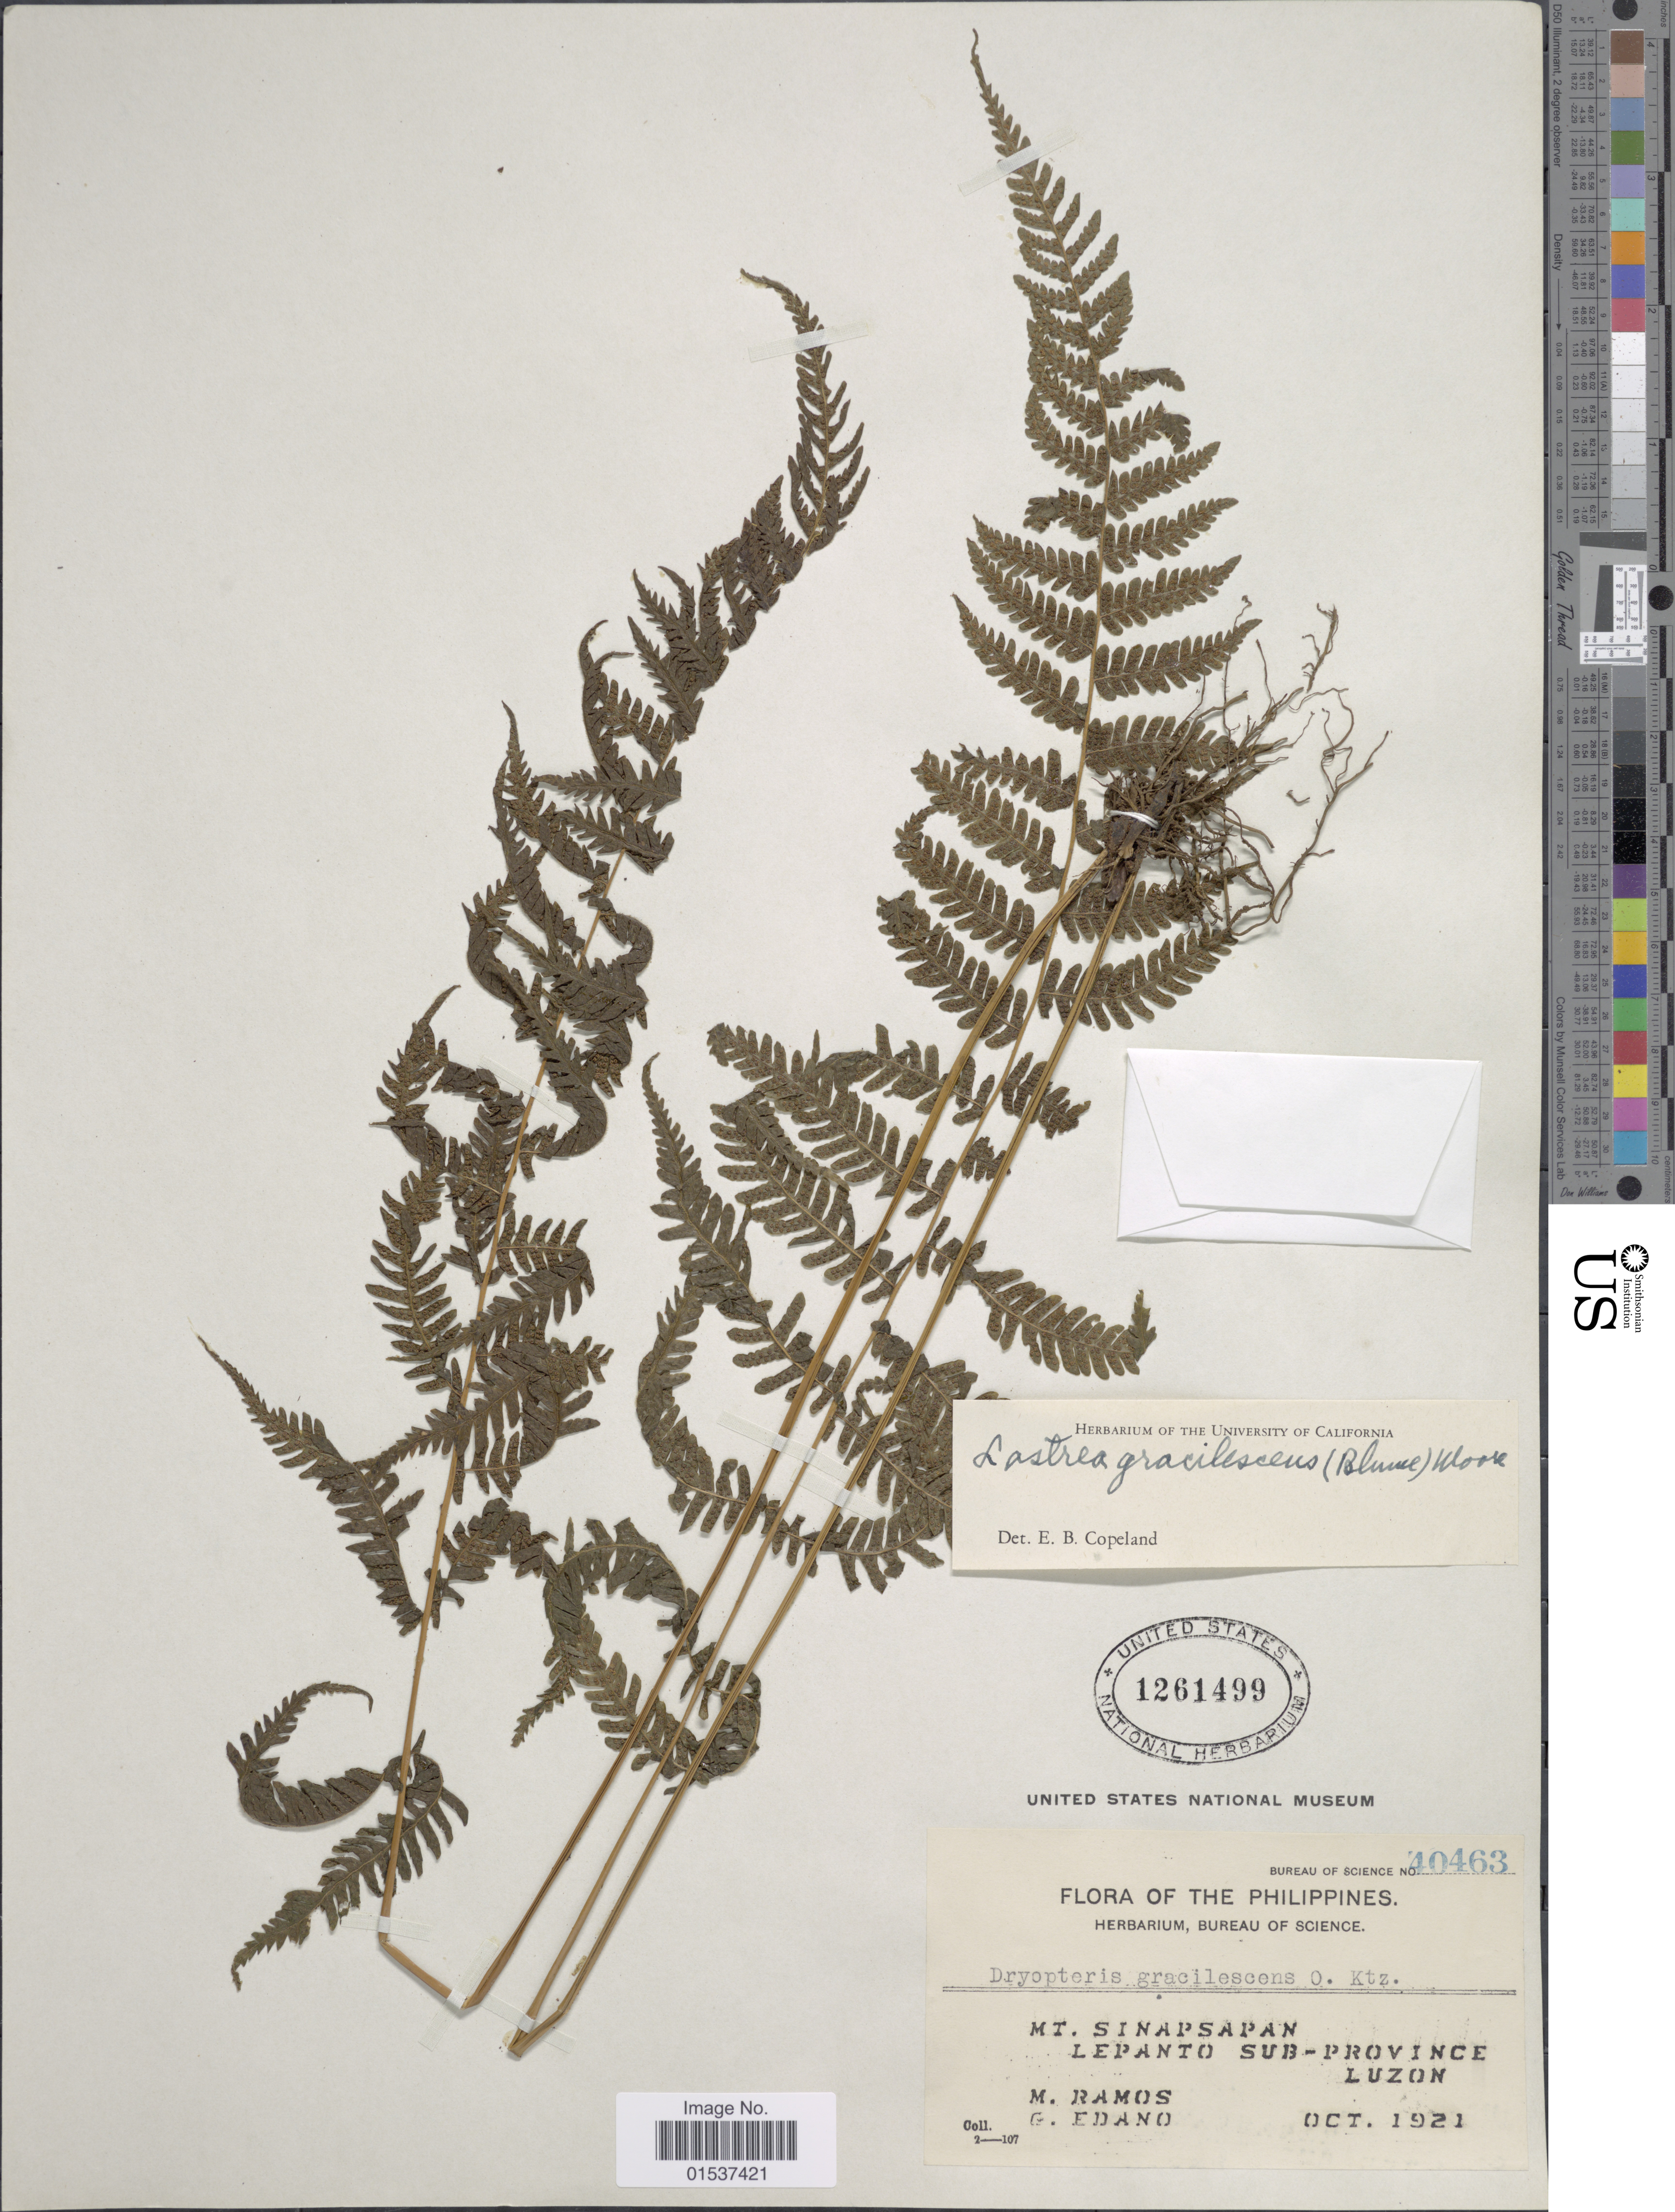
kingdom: Plantae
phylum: Tracheophyta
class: Polypodiopsida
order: Polypodiales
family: Thelypteridaceae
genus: Metathelypteris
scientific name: Metathelypteris gracilescens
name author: (Blume) Ching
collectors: M. Ramos & G. Edaño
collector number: Bureau of Science 40463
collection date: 1921-10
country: Philippines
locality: Mt. Sinapsapan, Lepanto Sub-Province, Luzon.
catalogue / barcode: US 1261499